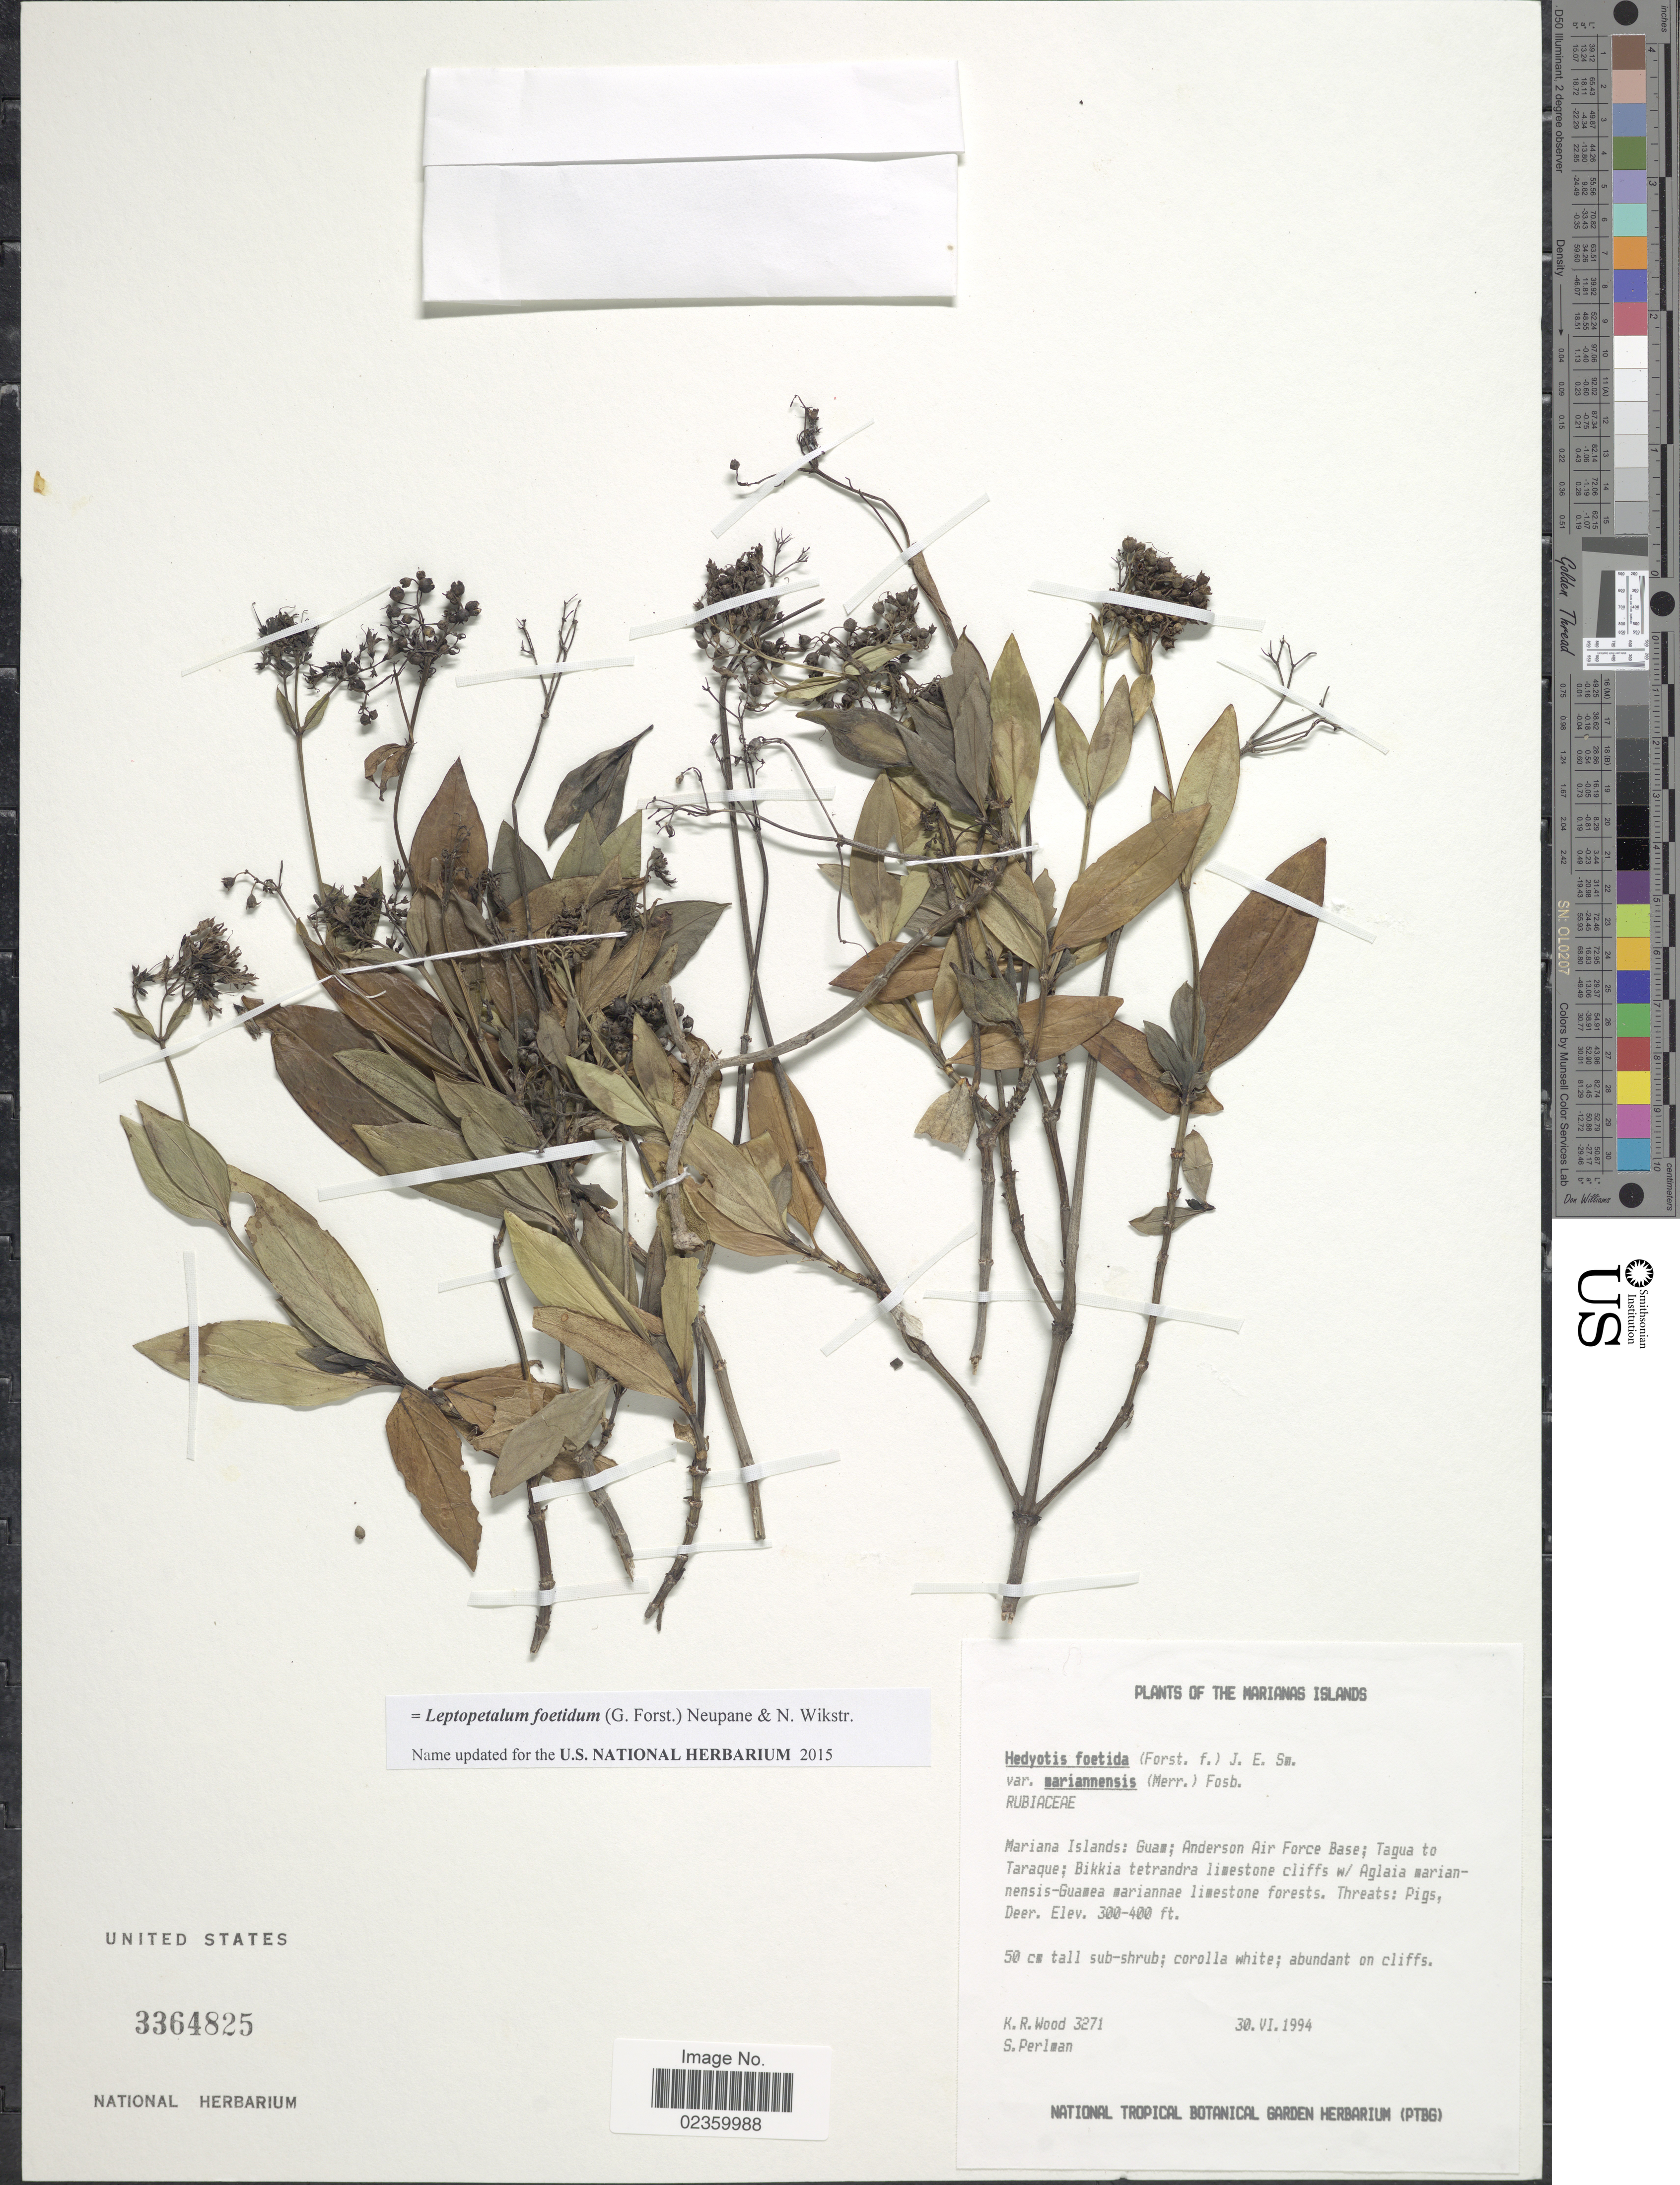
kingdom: Plantae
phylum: Tracheophyta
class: Magnoliopsida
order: Gentianales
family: Rubiaceae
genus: Leptopetalum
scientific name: Leptopetalum foetidum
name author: (G. Forst.) Neupane & N. Wikstr.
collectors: K. R. Wood & S. Perlman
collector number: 3271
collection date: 1994-06-30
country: Guam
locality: Marianas Islands. Mariana Islands: Andersen Air Force Base; Tagua to Taraque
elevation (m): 91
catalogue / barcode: US 3364825